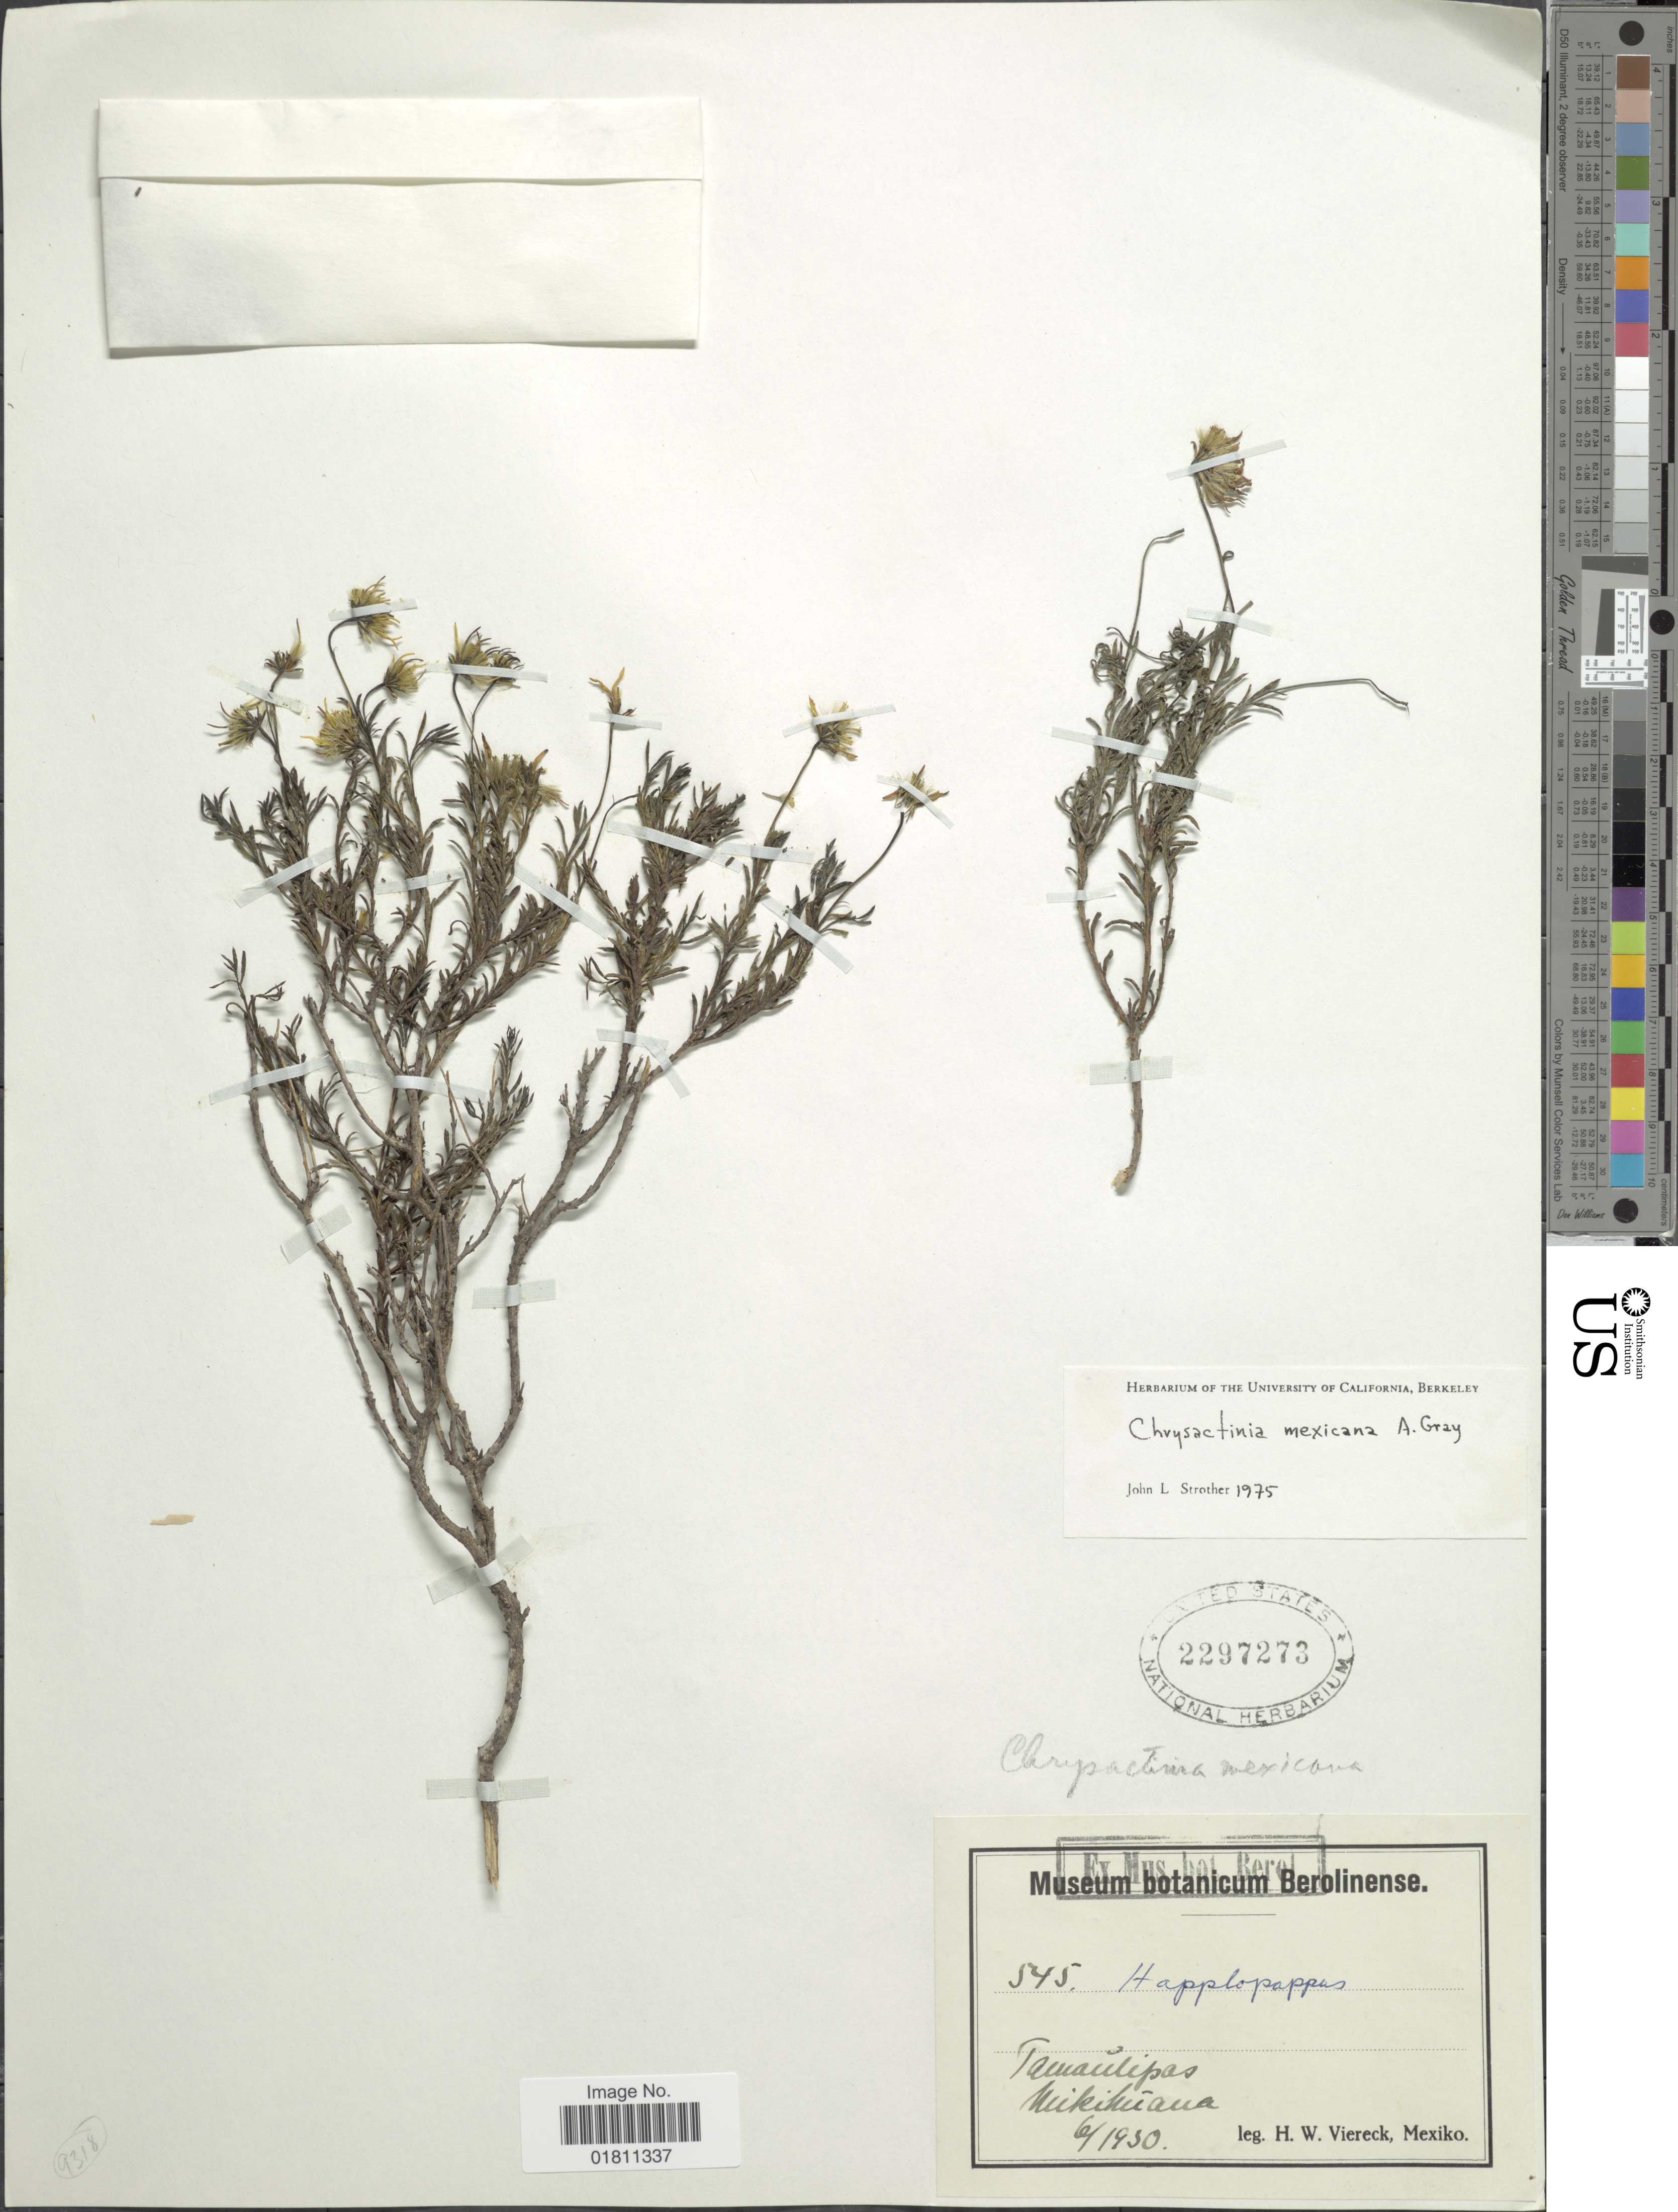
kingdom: Plantae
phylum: Tracheophyta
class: Magnoliopsida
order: Asterales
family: Asteraceae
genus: Chrysactinia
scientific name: Chrysactinia mexicana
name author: A. Gray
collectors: H. W. Viereck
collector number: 545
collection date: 1930-06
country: Mexico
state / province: Tamaulipas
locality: Mikihuana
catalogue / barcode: US 2297273